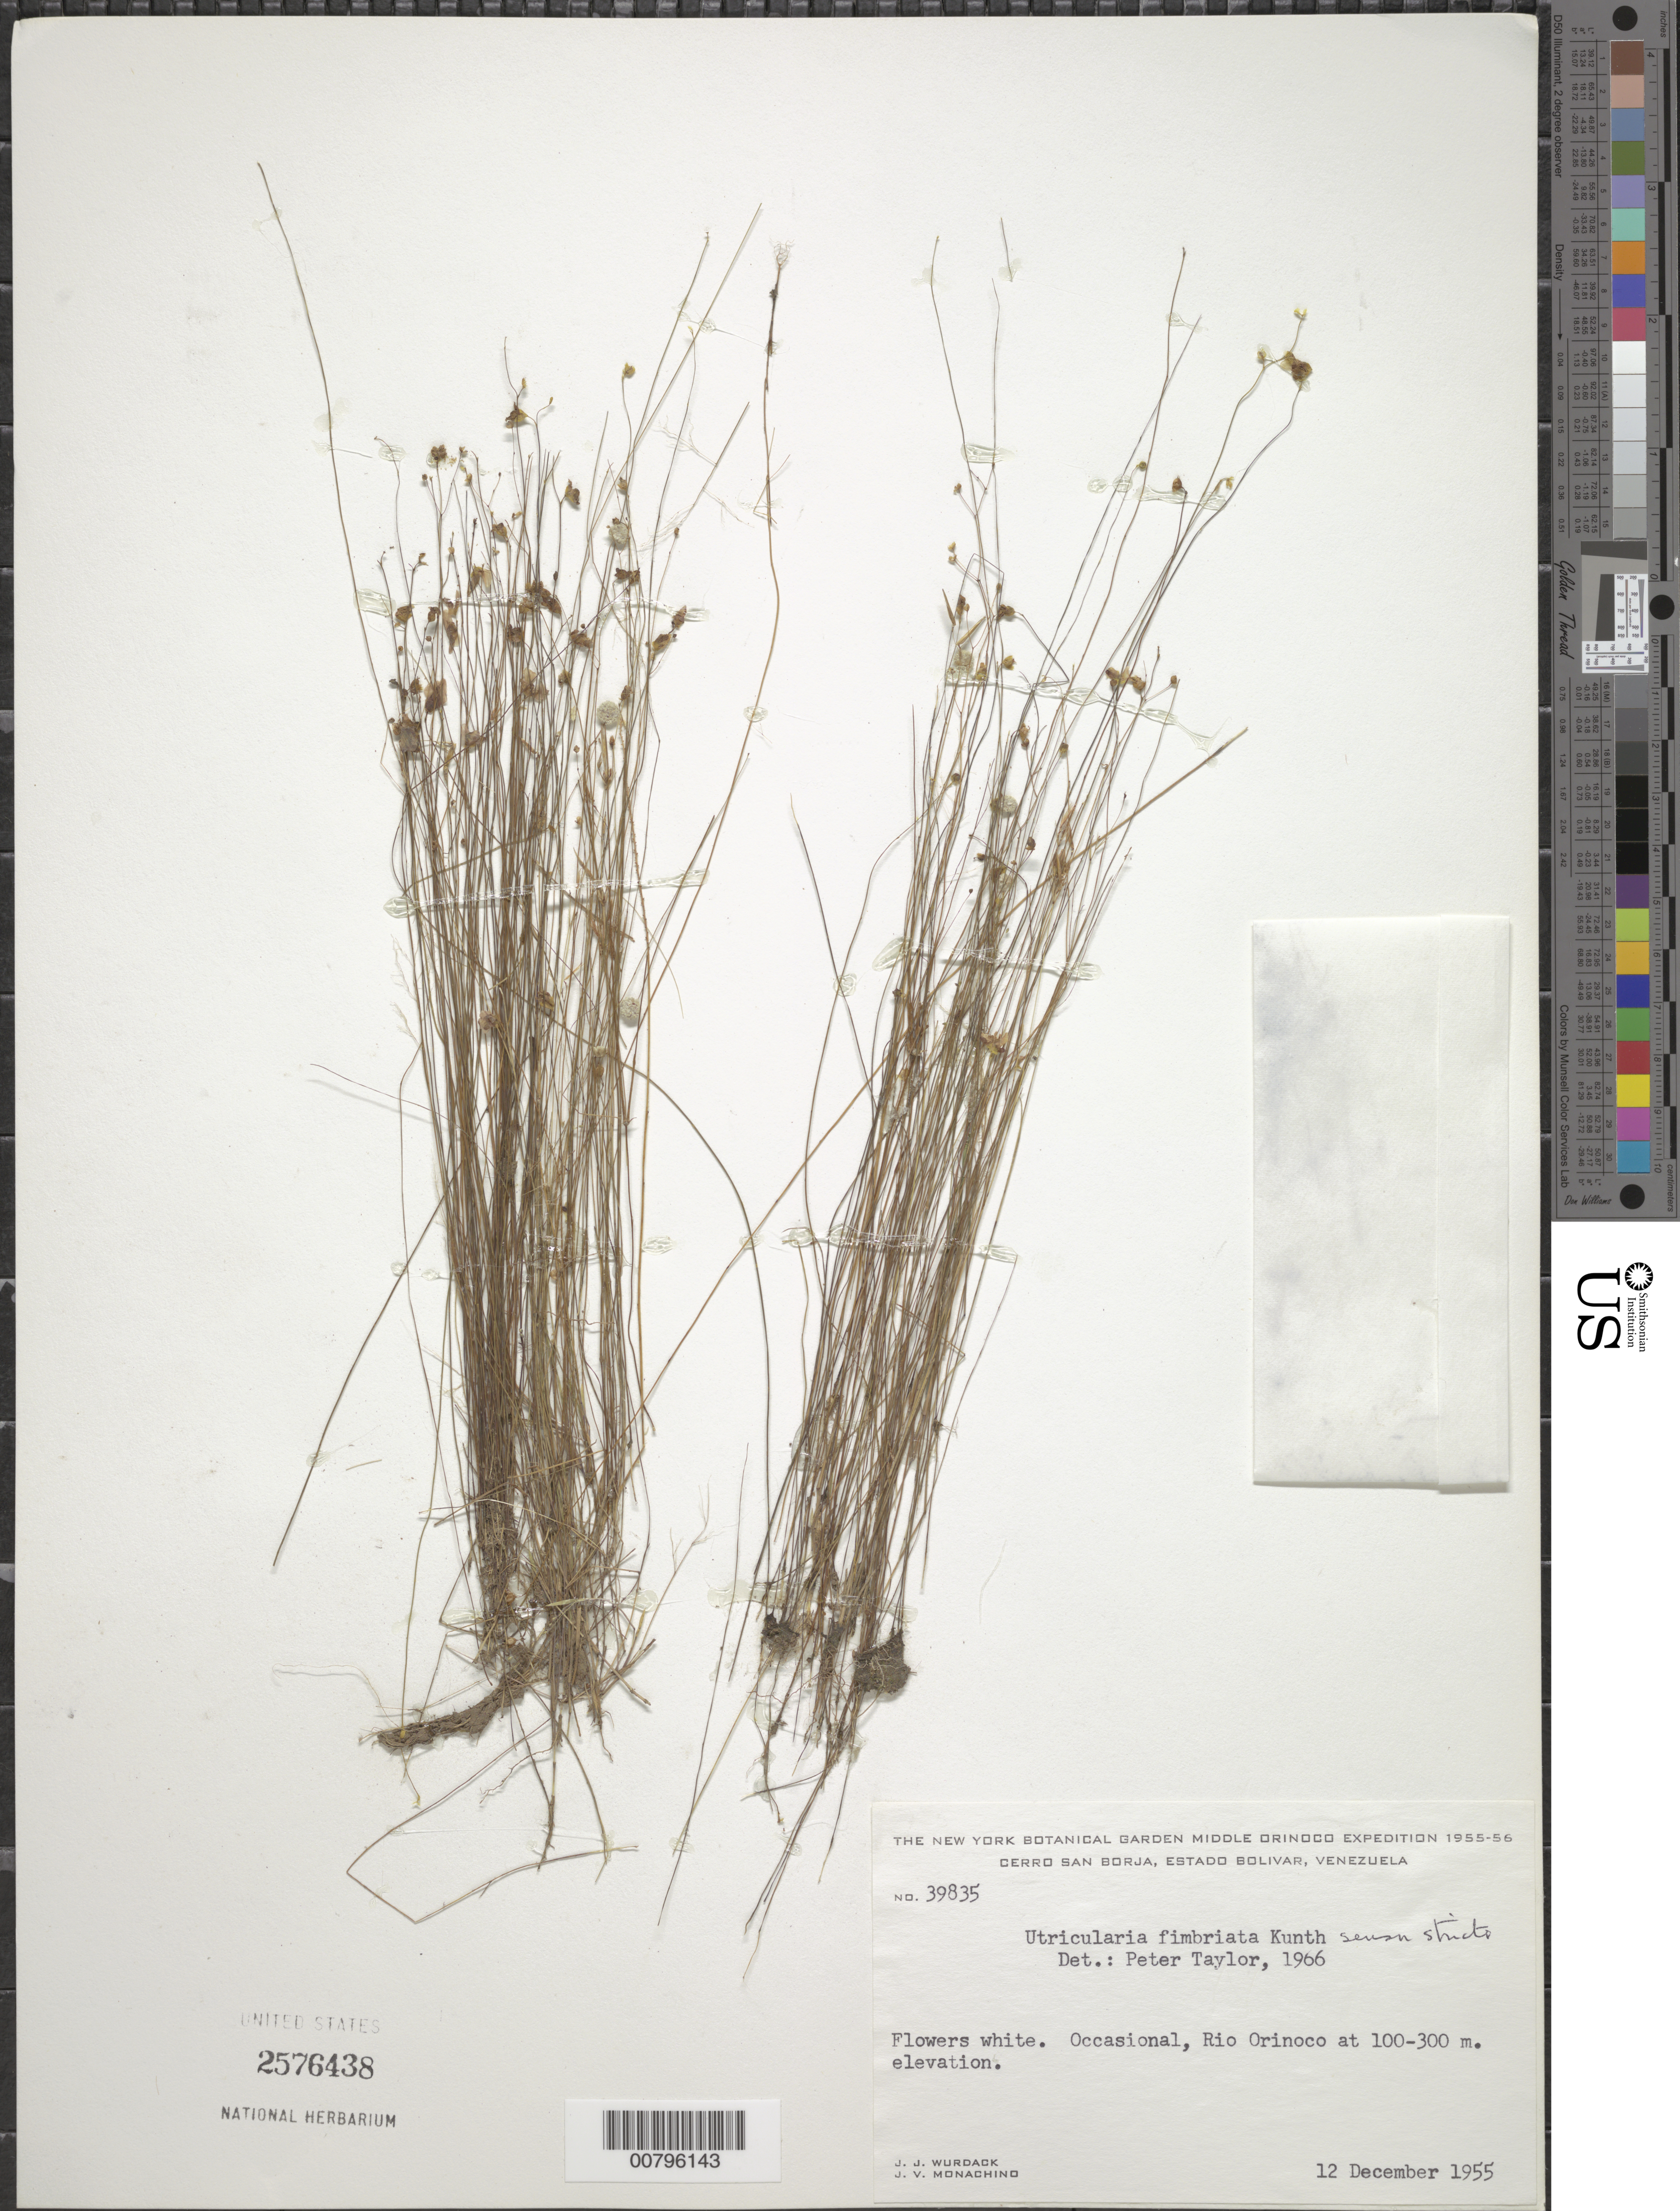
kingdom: Plantae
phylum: Tracheophyta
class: Magnoliopsida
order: Lamiales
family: Lentibulariaceae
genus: Utricularia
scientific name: Utricularia fimbriata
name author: Kunth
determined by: Taylor, P.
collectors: J. J. Wurdack & J. V. Monachino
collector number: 39835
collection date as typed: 12-Dec-55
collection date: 1955-12-12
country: Venezuela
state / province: Bolívar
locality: Cerro San Borja, Río Orinoco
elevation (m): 100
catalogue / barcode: US 2576438